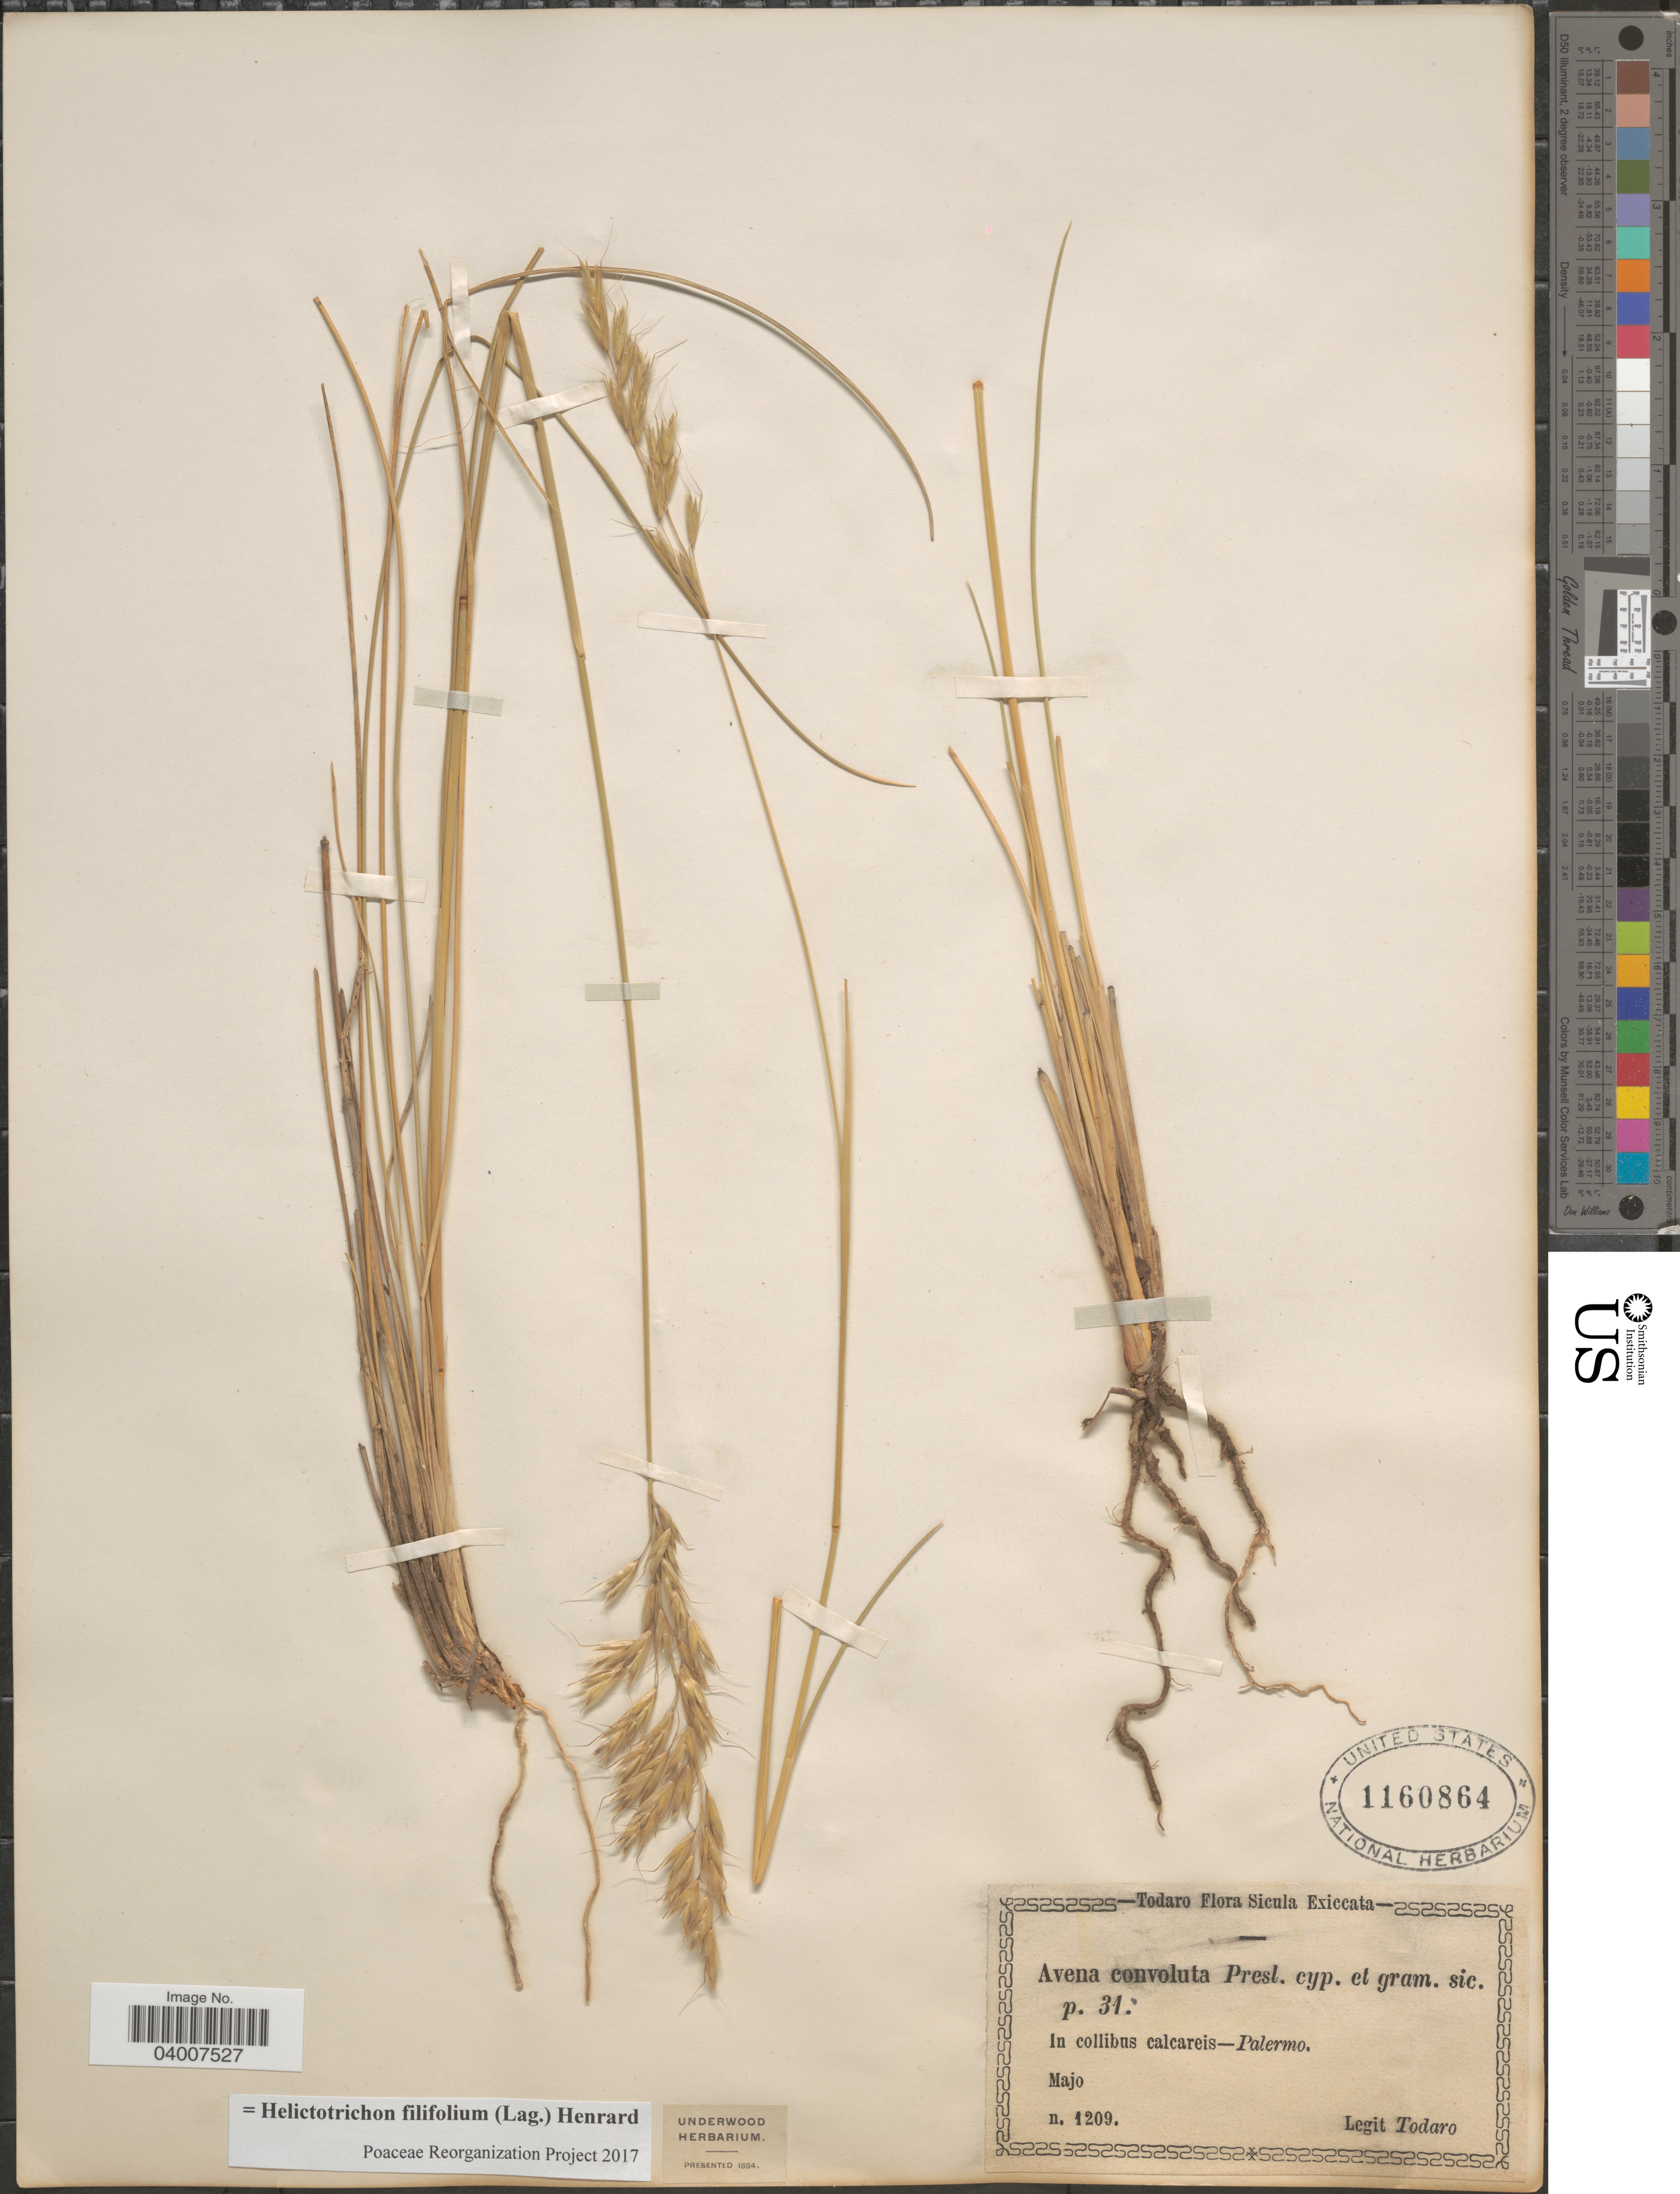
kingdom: Plantae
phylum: Tracheophyta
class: Liliopsida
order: Poales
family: Poaceae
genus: Helictotrichon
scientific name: Helictotrichon filifolium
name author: (Lag.) Henr.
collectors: Todaro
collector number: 1209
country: Italy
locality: Sicula. In collibus calcareis-Palermo.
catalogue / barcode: US 1160864